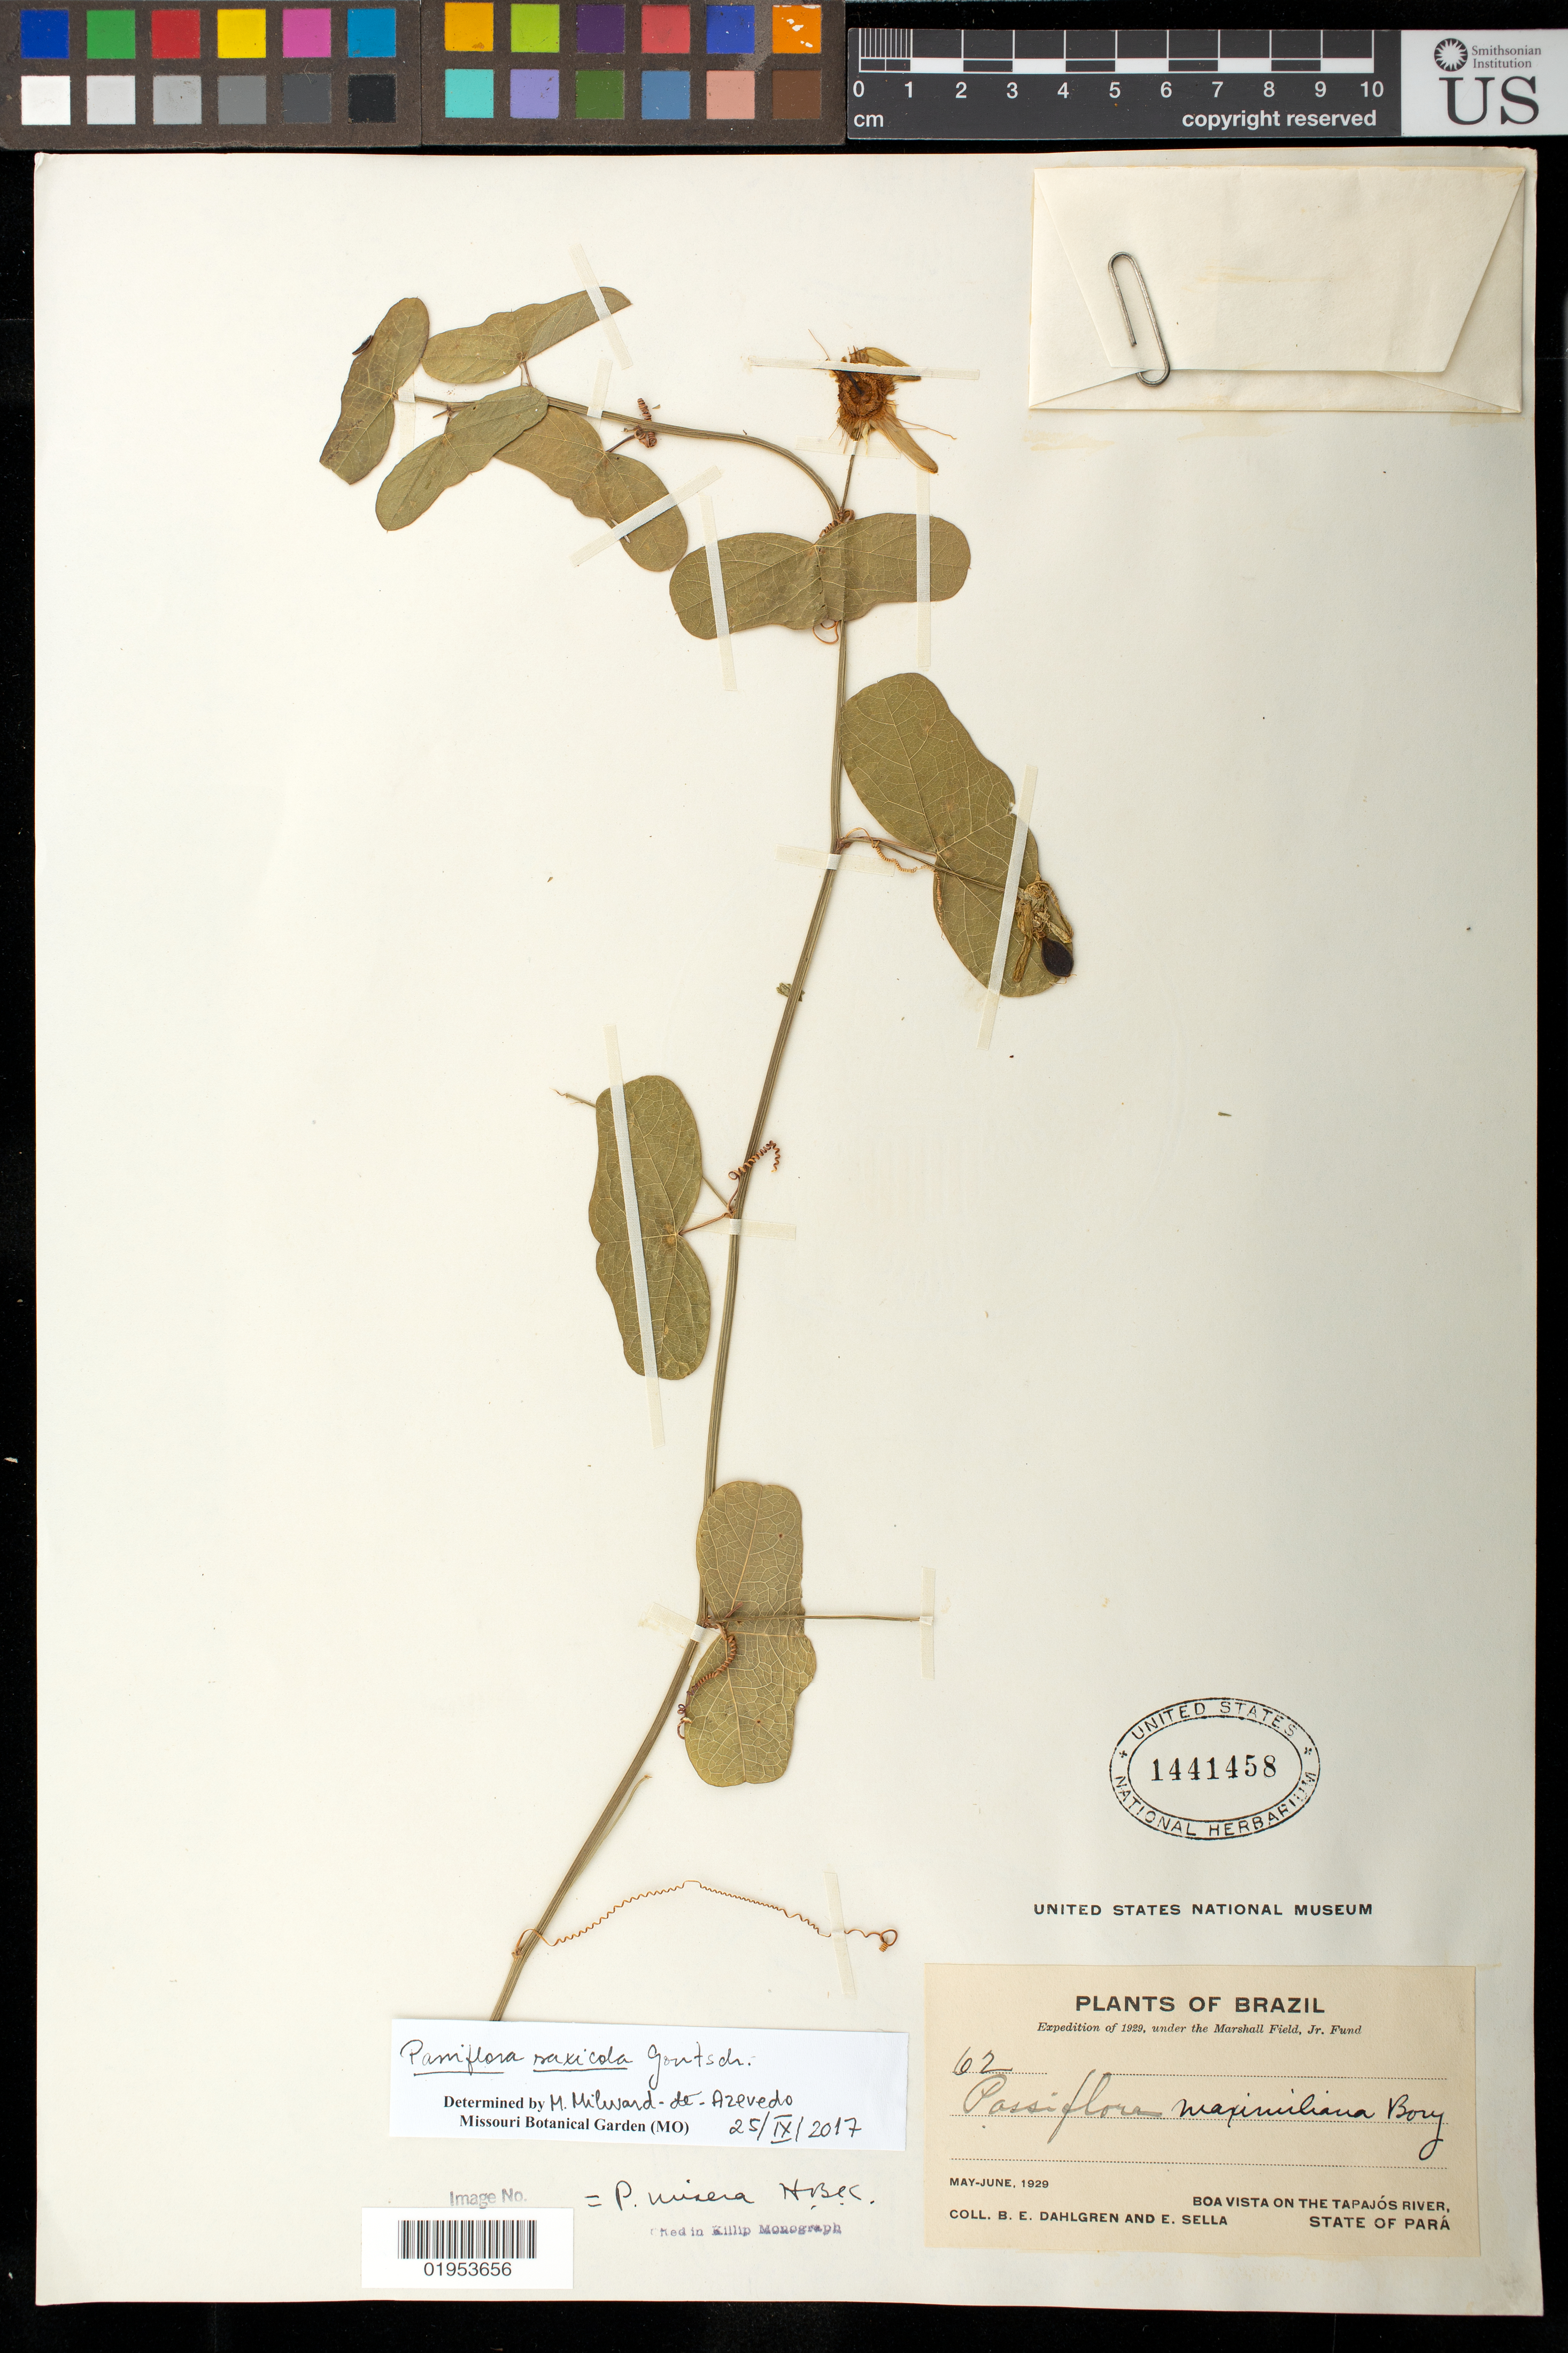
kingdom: Plantae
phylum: Tracheophyta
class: Magnoliopsida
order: Malpighiales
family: Passifloraceae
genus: Passiflora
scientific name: Passiflora saxicola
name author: Gontsch.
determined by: Azevedo, M. A. Milward de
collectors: B. E. Dahlgren & E. Sella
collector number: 62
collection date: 1929-05/1929-06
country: Brazil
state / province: Pará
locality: Boa Vista on the Tapajós River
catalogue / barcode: US 1441458